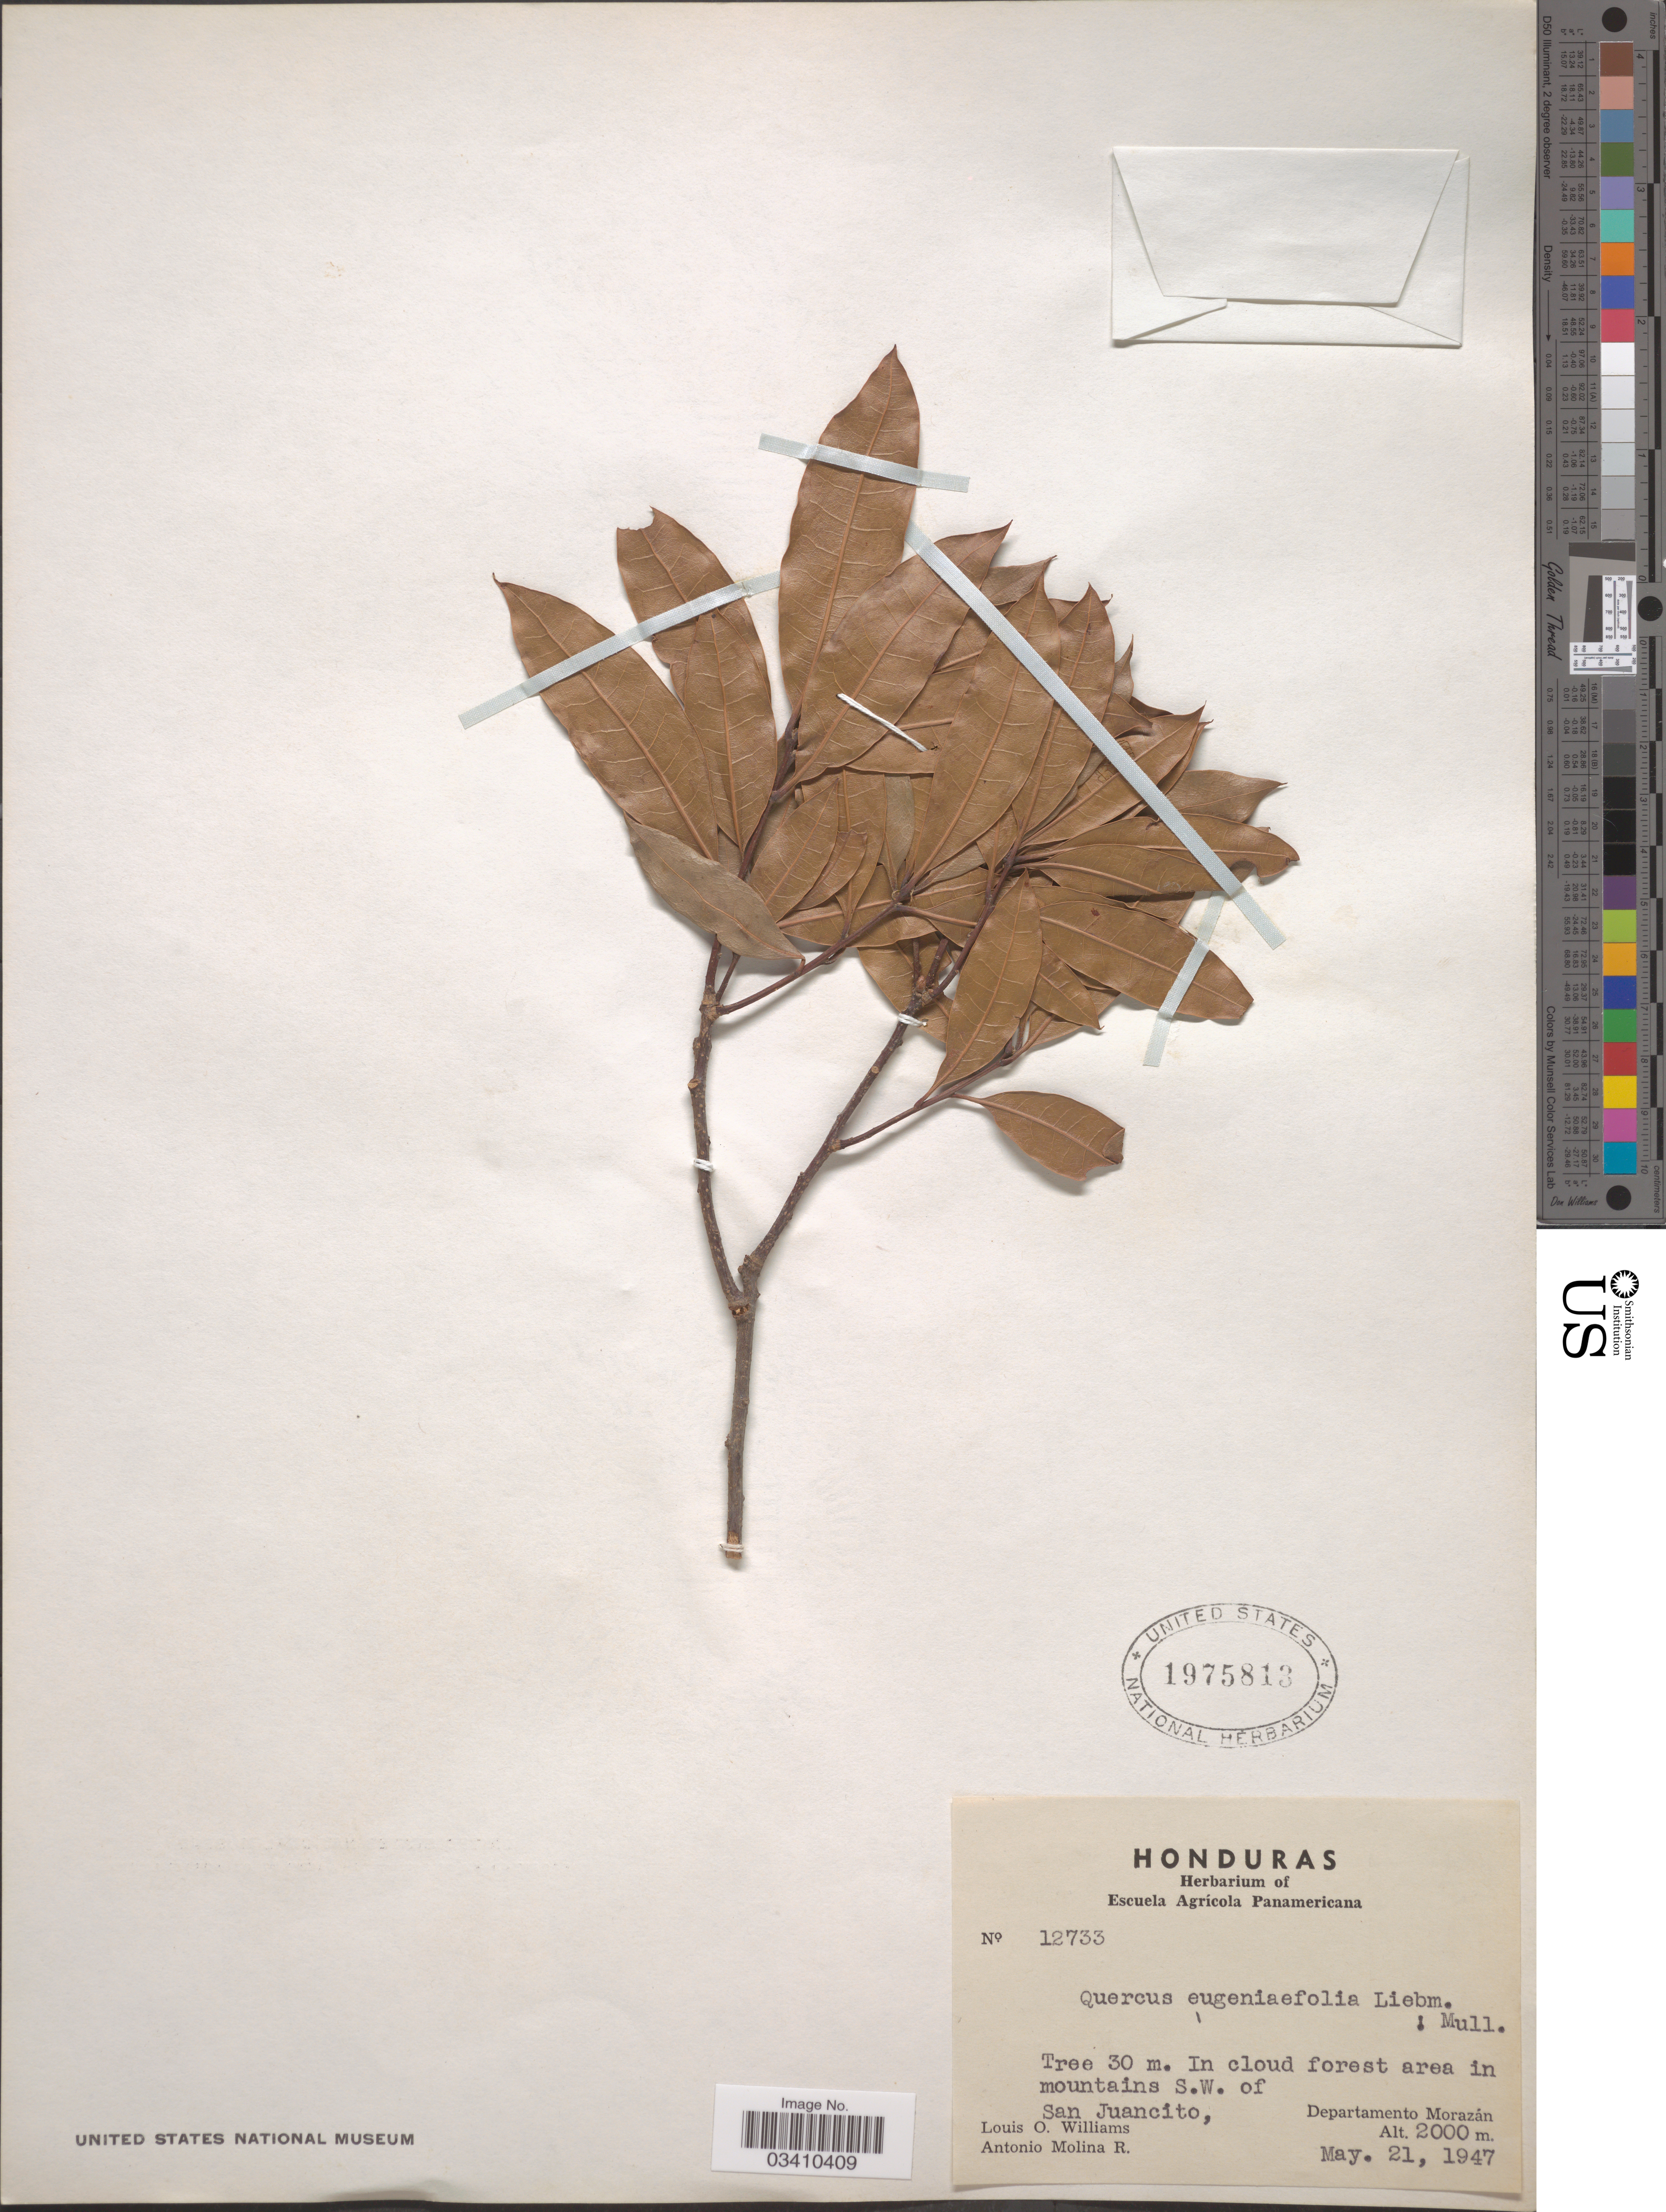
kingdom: Plantae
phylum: Tracheophyta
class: Magnoliopsida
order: Fagales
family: Fagaceae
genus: Quercus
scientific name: Quercus eugeniifolia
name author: Liebm.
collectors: L. O. Williams & A. Molina R.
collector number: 12733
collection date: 1947-05-21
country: Honduras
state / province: Fco. Morazán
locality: In cloud forest area in mountains S.W. of San Juancito, Departamento Morazán.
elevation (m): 2000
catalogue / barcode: US 1975813